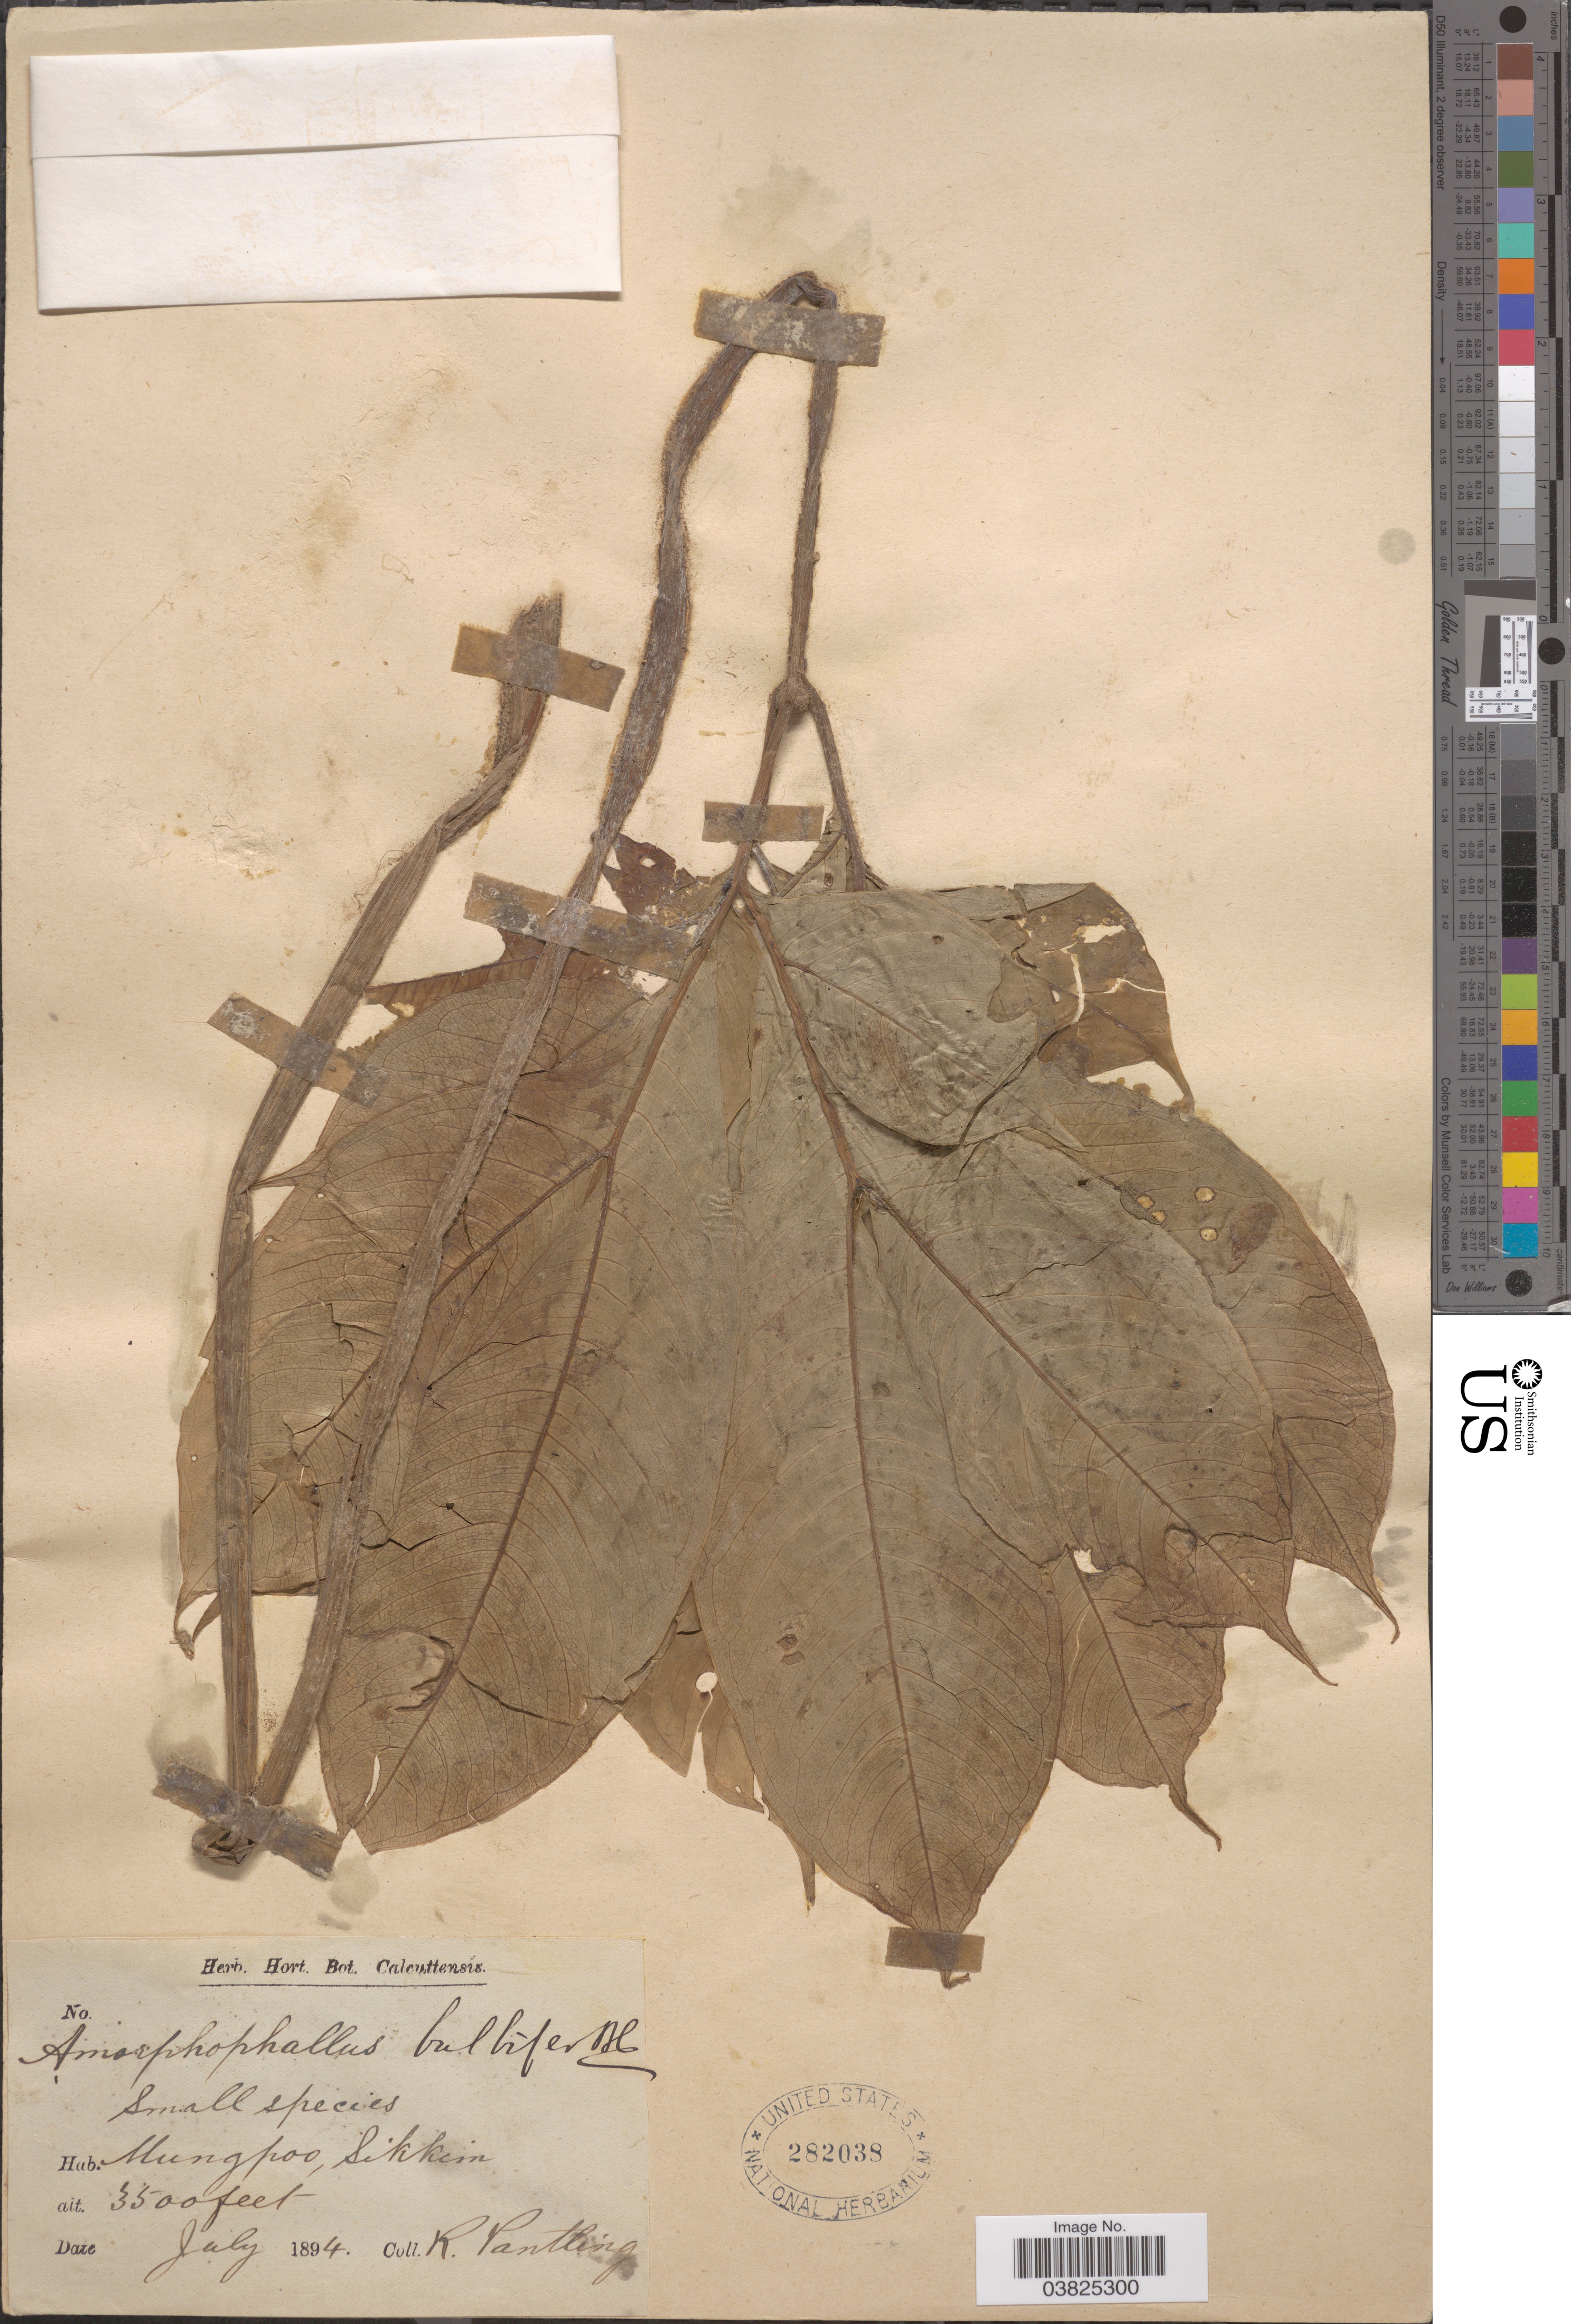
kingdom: Plantae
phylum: Tracheophyta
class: Liliopsida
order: Alismatales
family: Araceae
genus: Amorphophallus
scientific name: Amorphophallus bulbifer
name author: (Roxb.) Blume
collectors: R. Pantling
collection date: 1894-07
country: India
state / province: Sikkim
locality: Mungpoo.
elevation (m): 1067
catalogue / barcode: US 282038